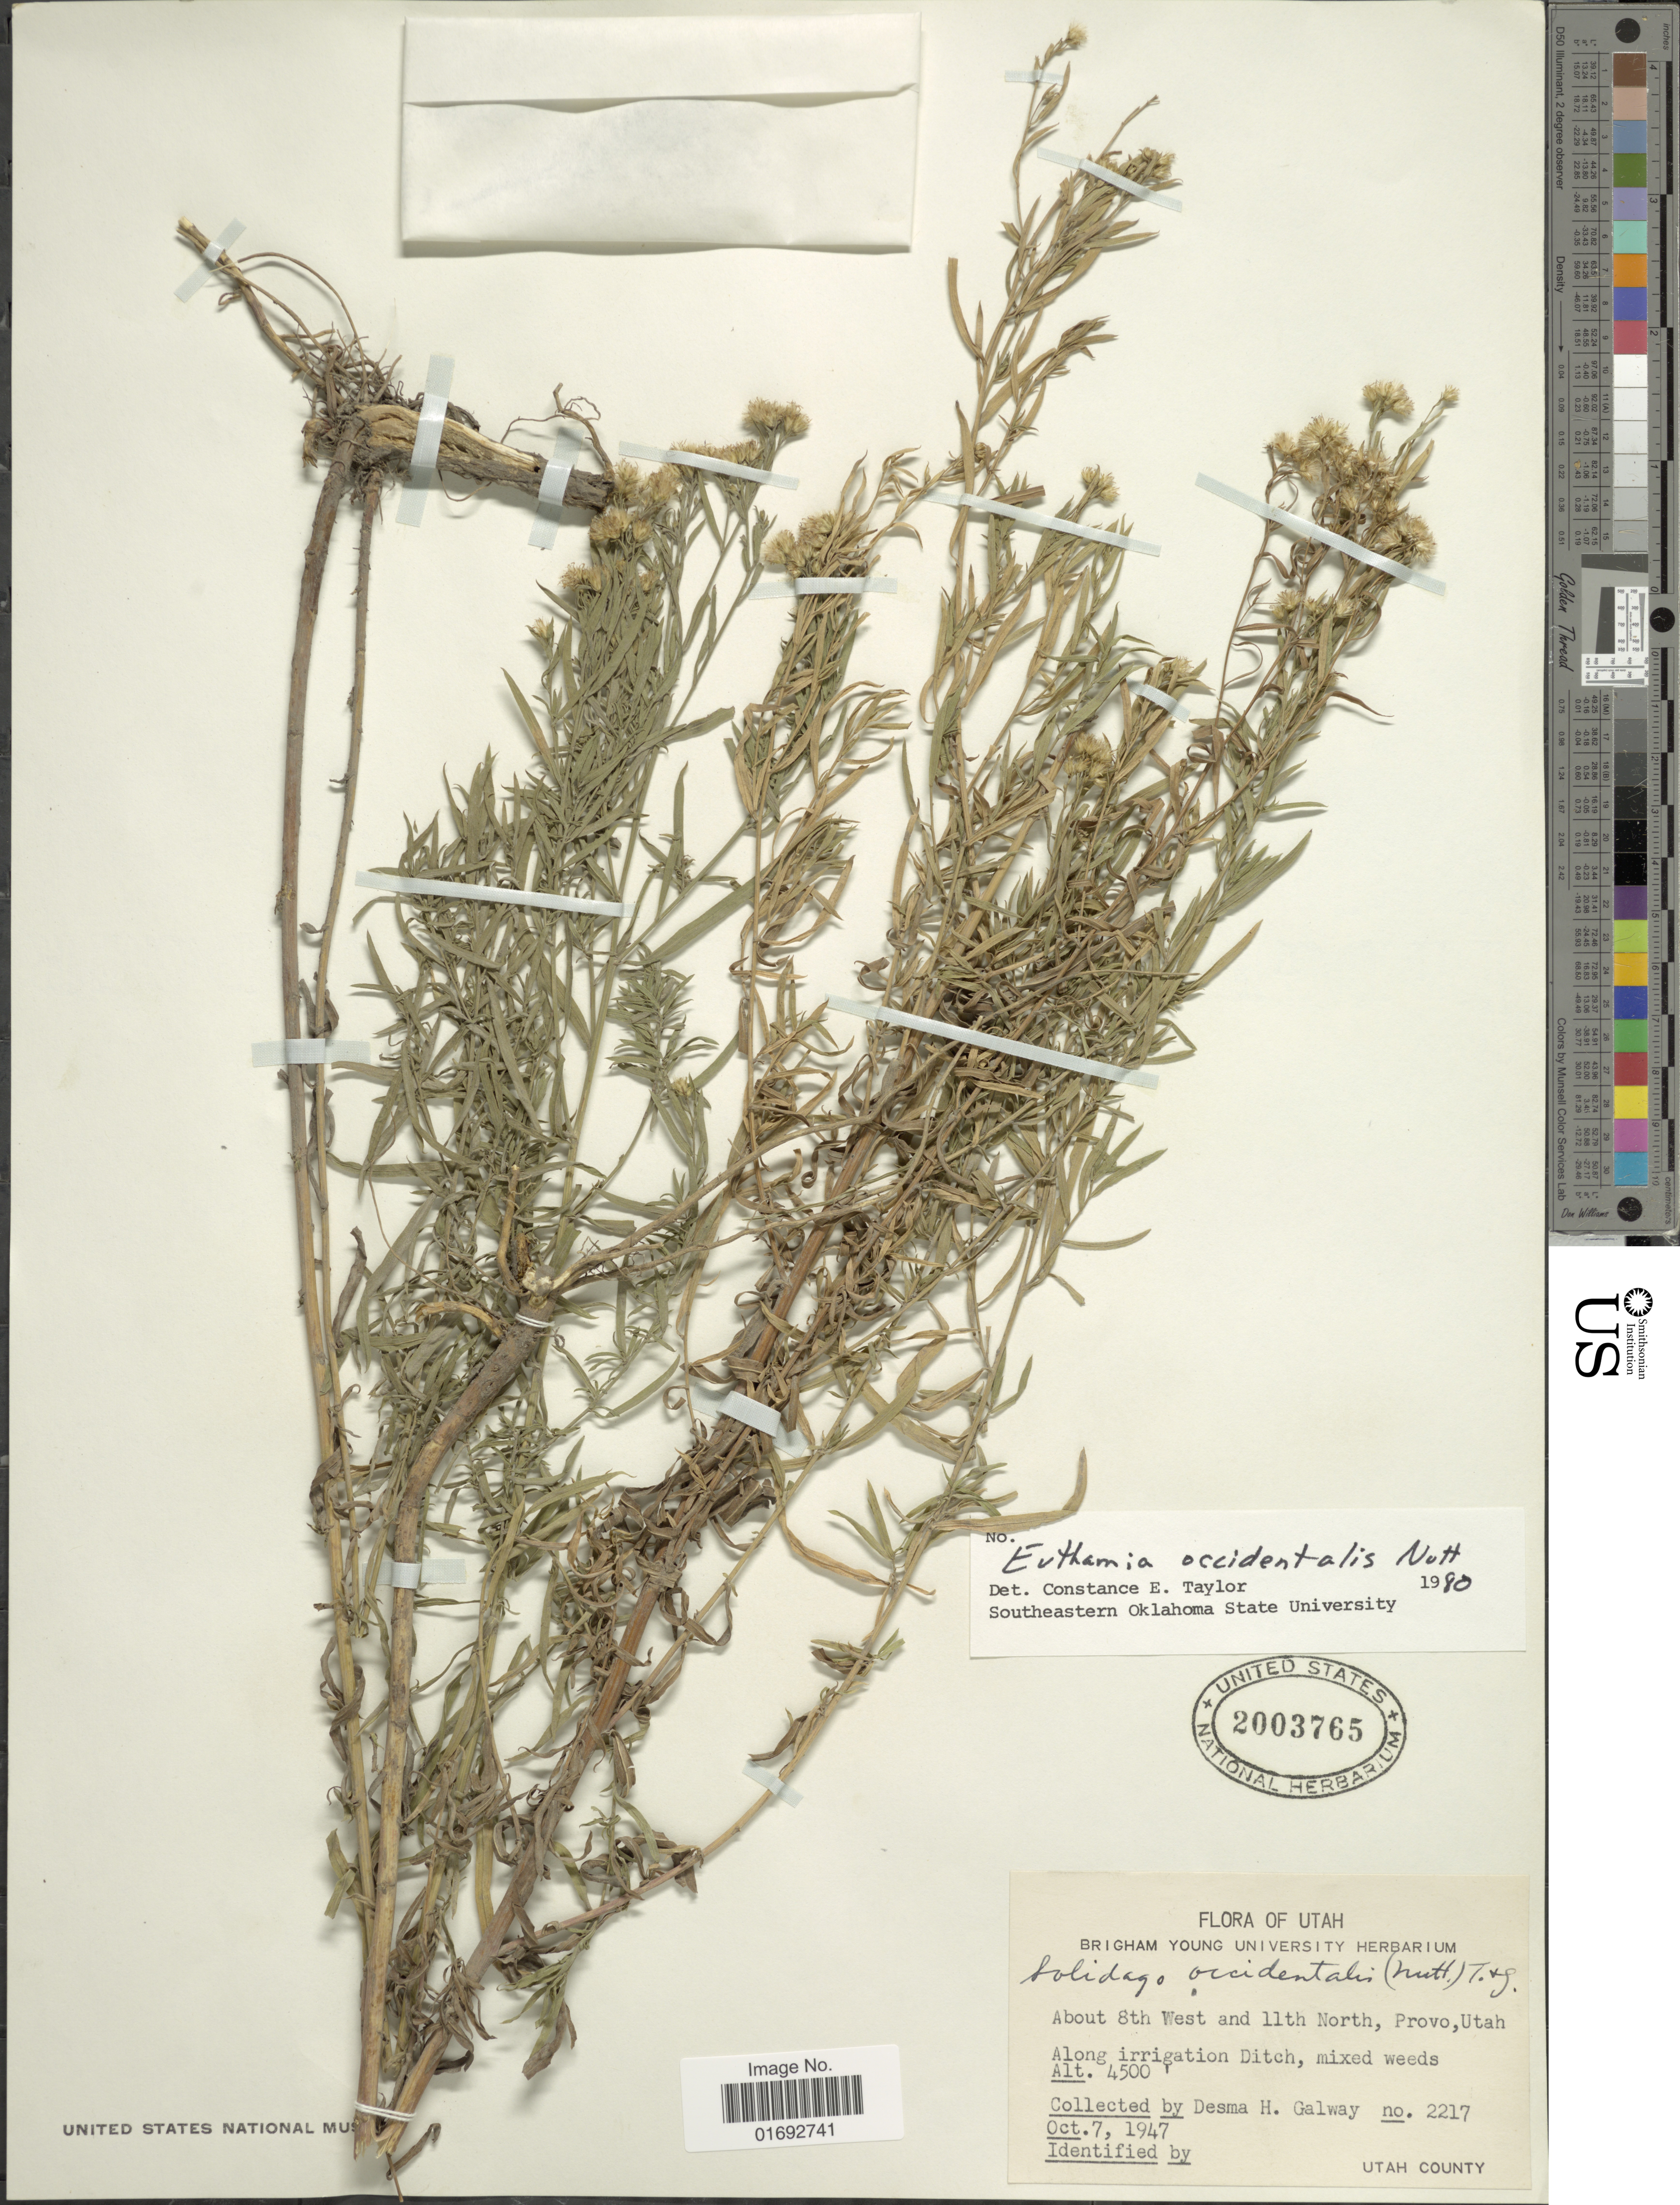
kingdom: Plantae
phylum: Tracheophyta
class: Magnoliopsida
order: Asterales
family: Asteraceae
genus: Euthamia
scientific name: Euthamia occidentalis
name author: Nutt.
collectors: D. Galway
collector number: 2217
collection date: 1947-10-07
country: United States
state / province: Utah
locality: About 8th West and 11th North, Provo, along irrigation ditch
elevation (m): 1372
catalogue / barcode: US 2003765